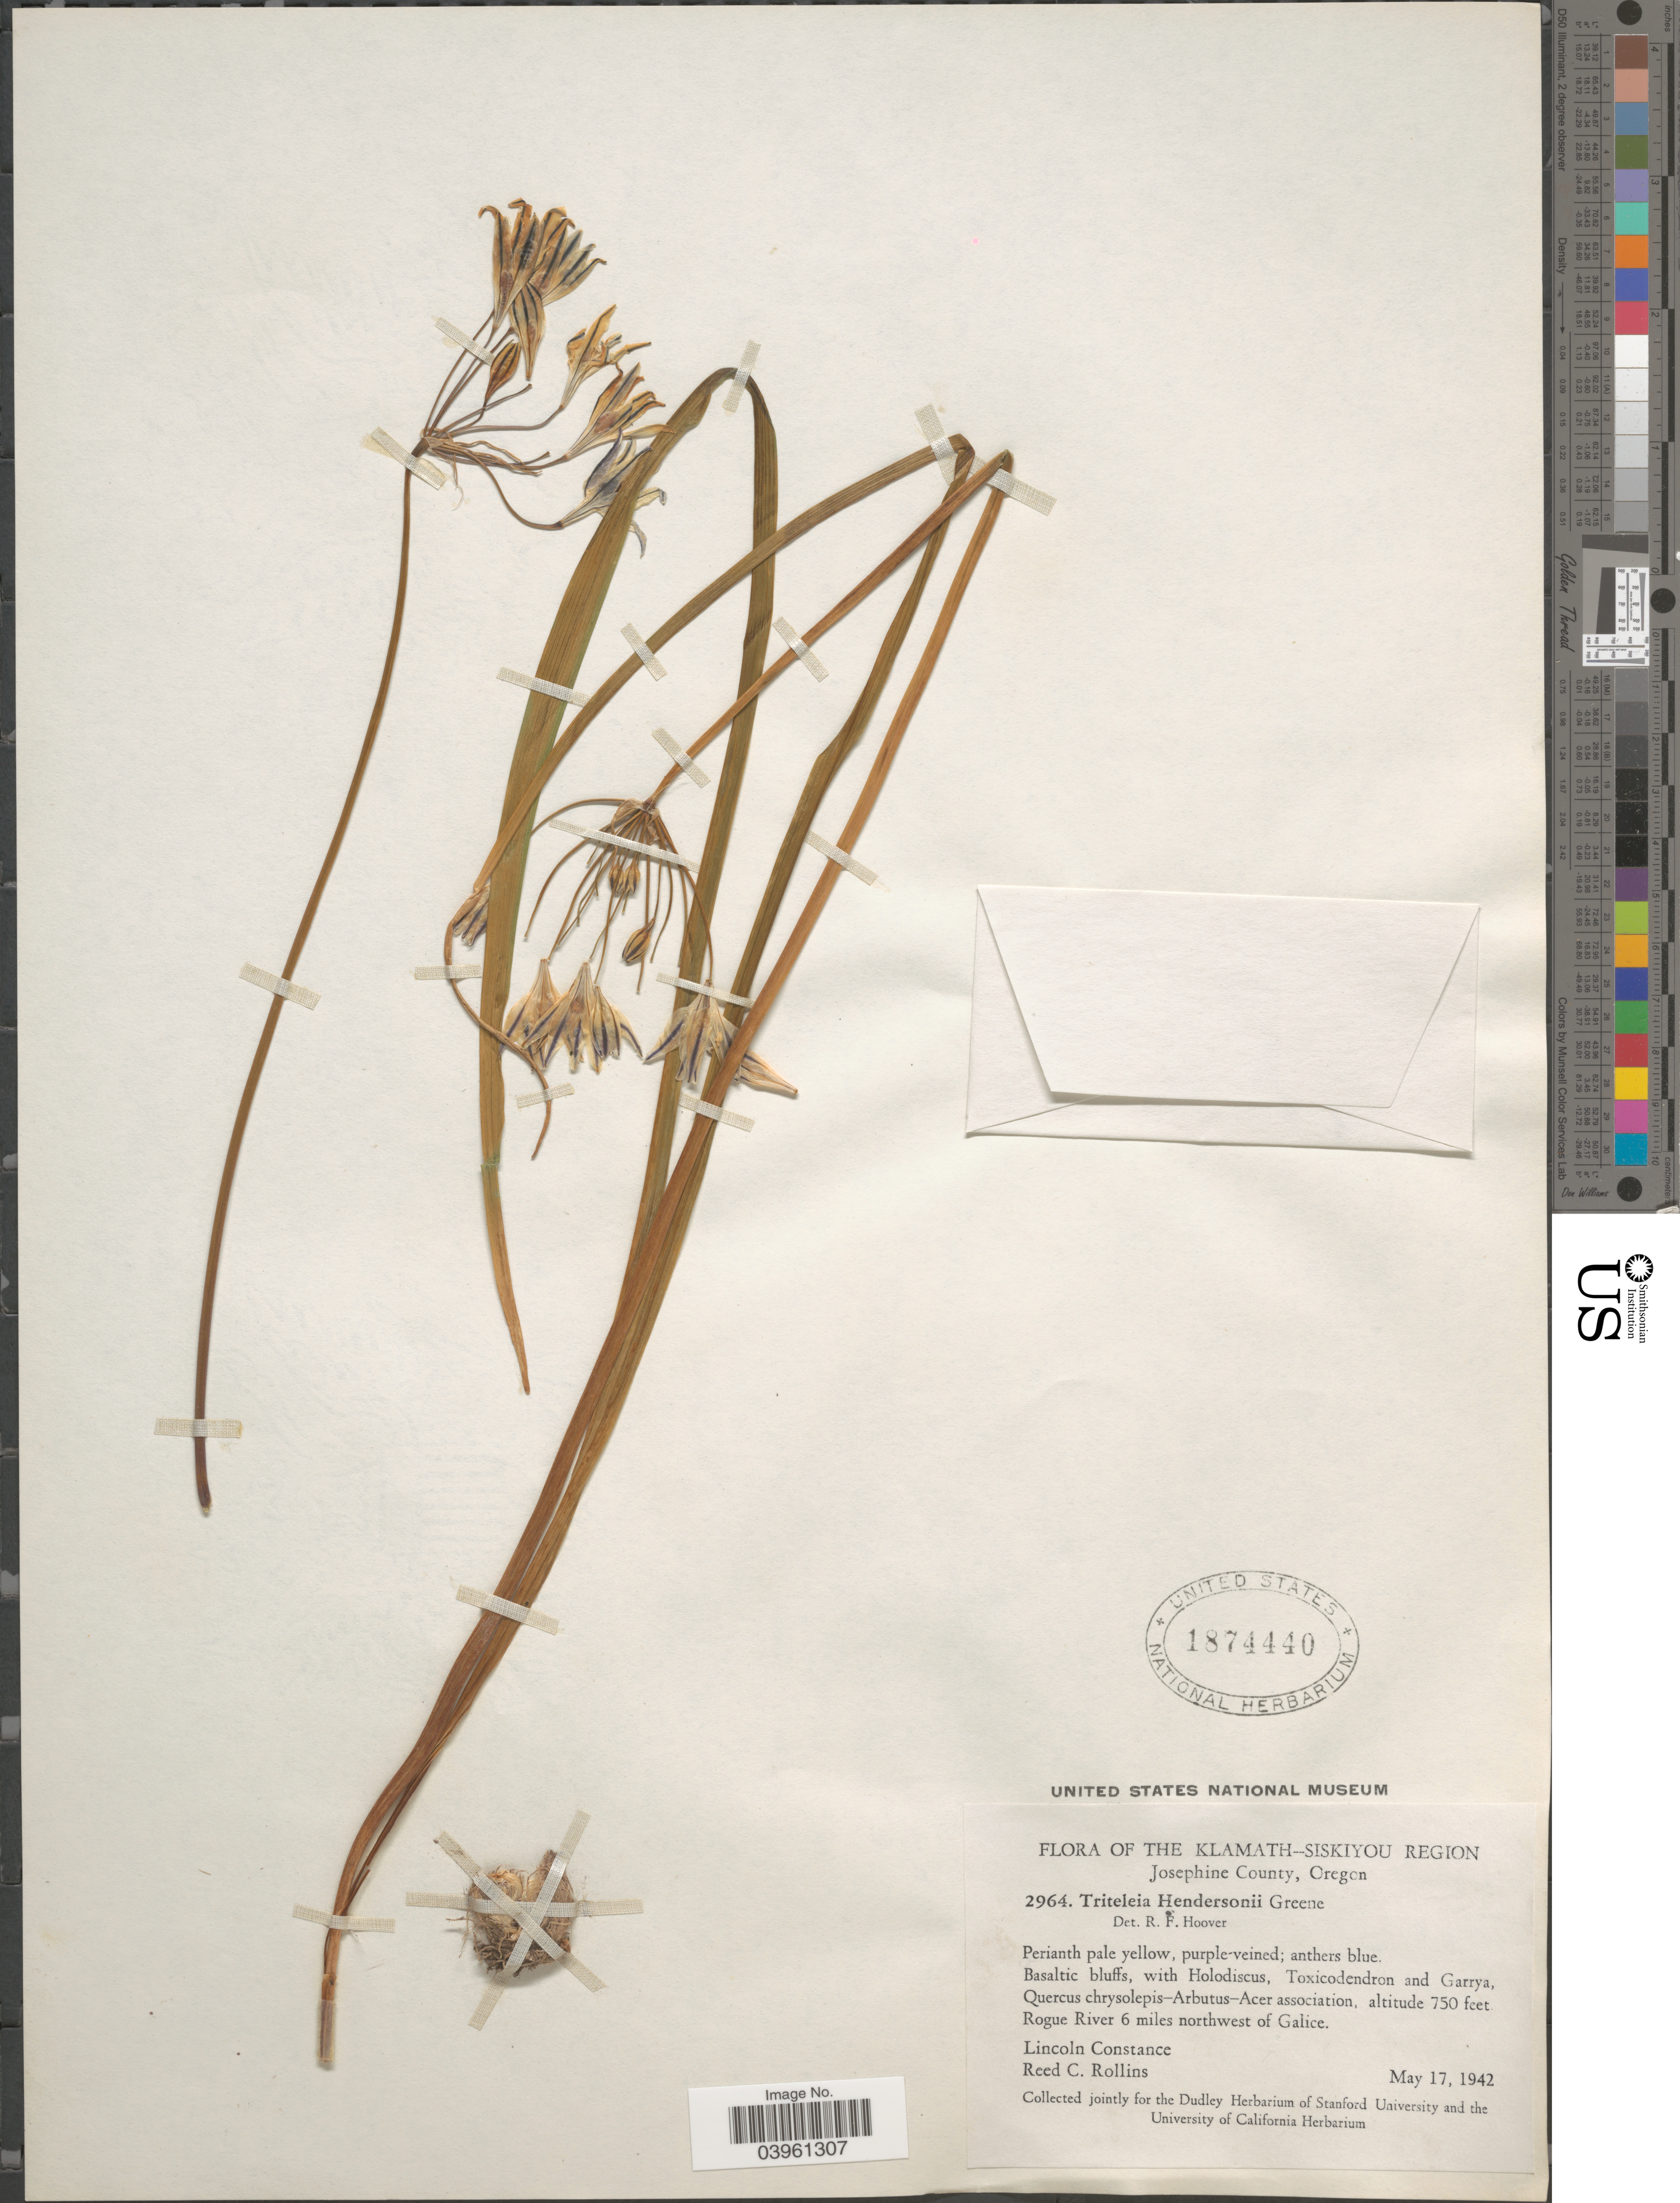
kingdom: Plantae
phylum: Tracheophyta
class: Liliopsida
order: Asparagales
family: Asparagaceae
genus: Triteleia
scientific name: Triteleia hendersonii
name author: Greene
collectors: L. Constance & R. C. Rollins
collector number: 2964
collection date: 1942-05-17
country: United States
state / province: Oregon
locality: The Klamath-Siskiyou Region. Josephine County. Rogue River 6 miles northwest of Galice.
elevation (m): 229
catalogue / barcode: US 1874440